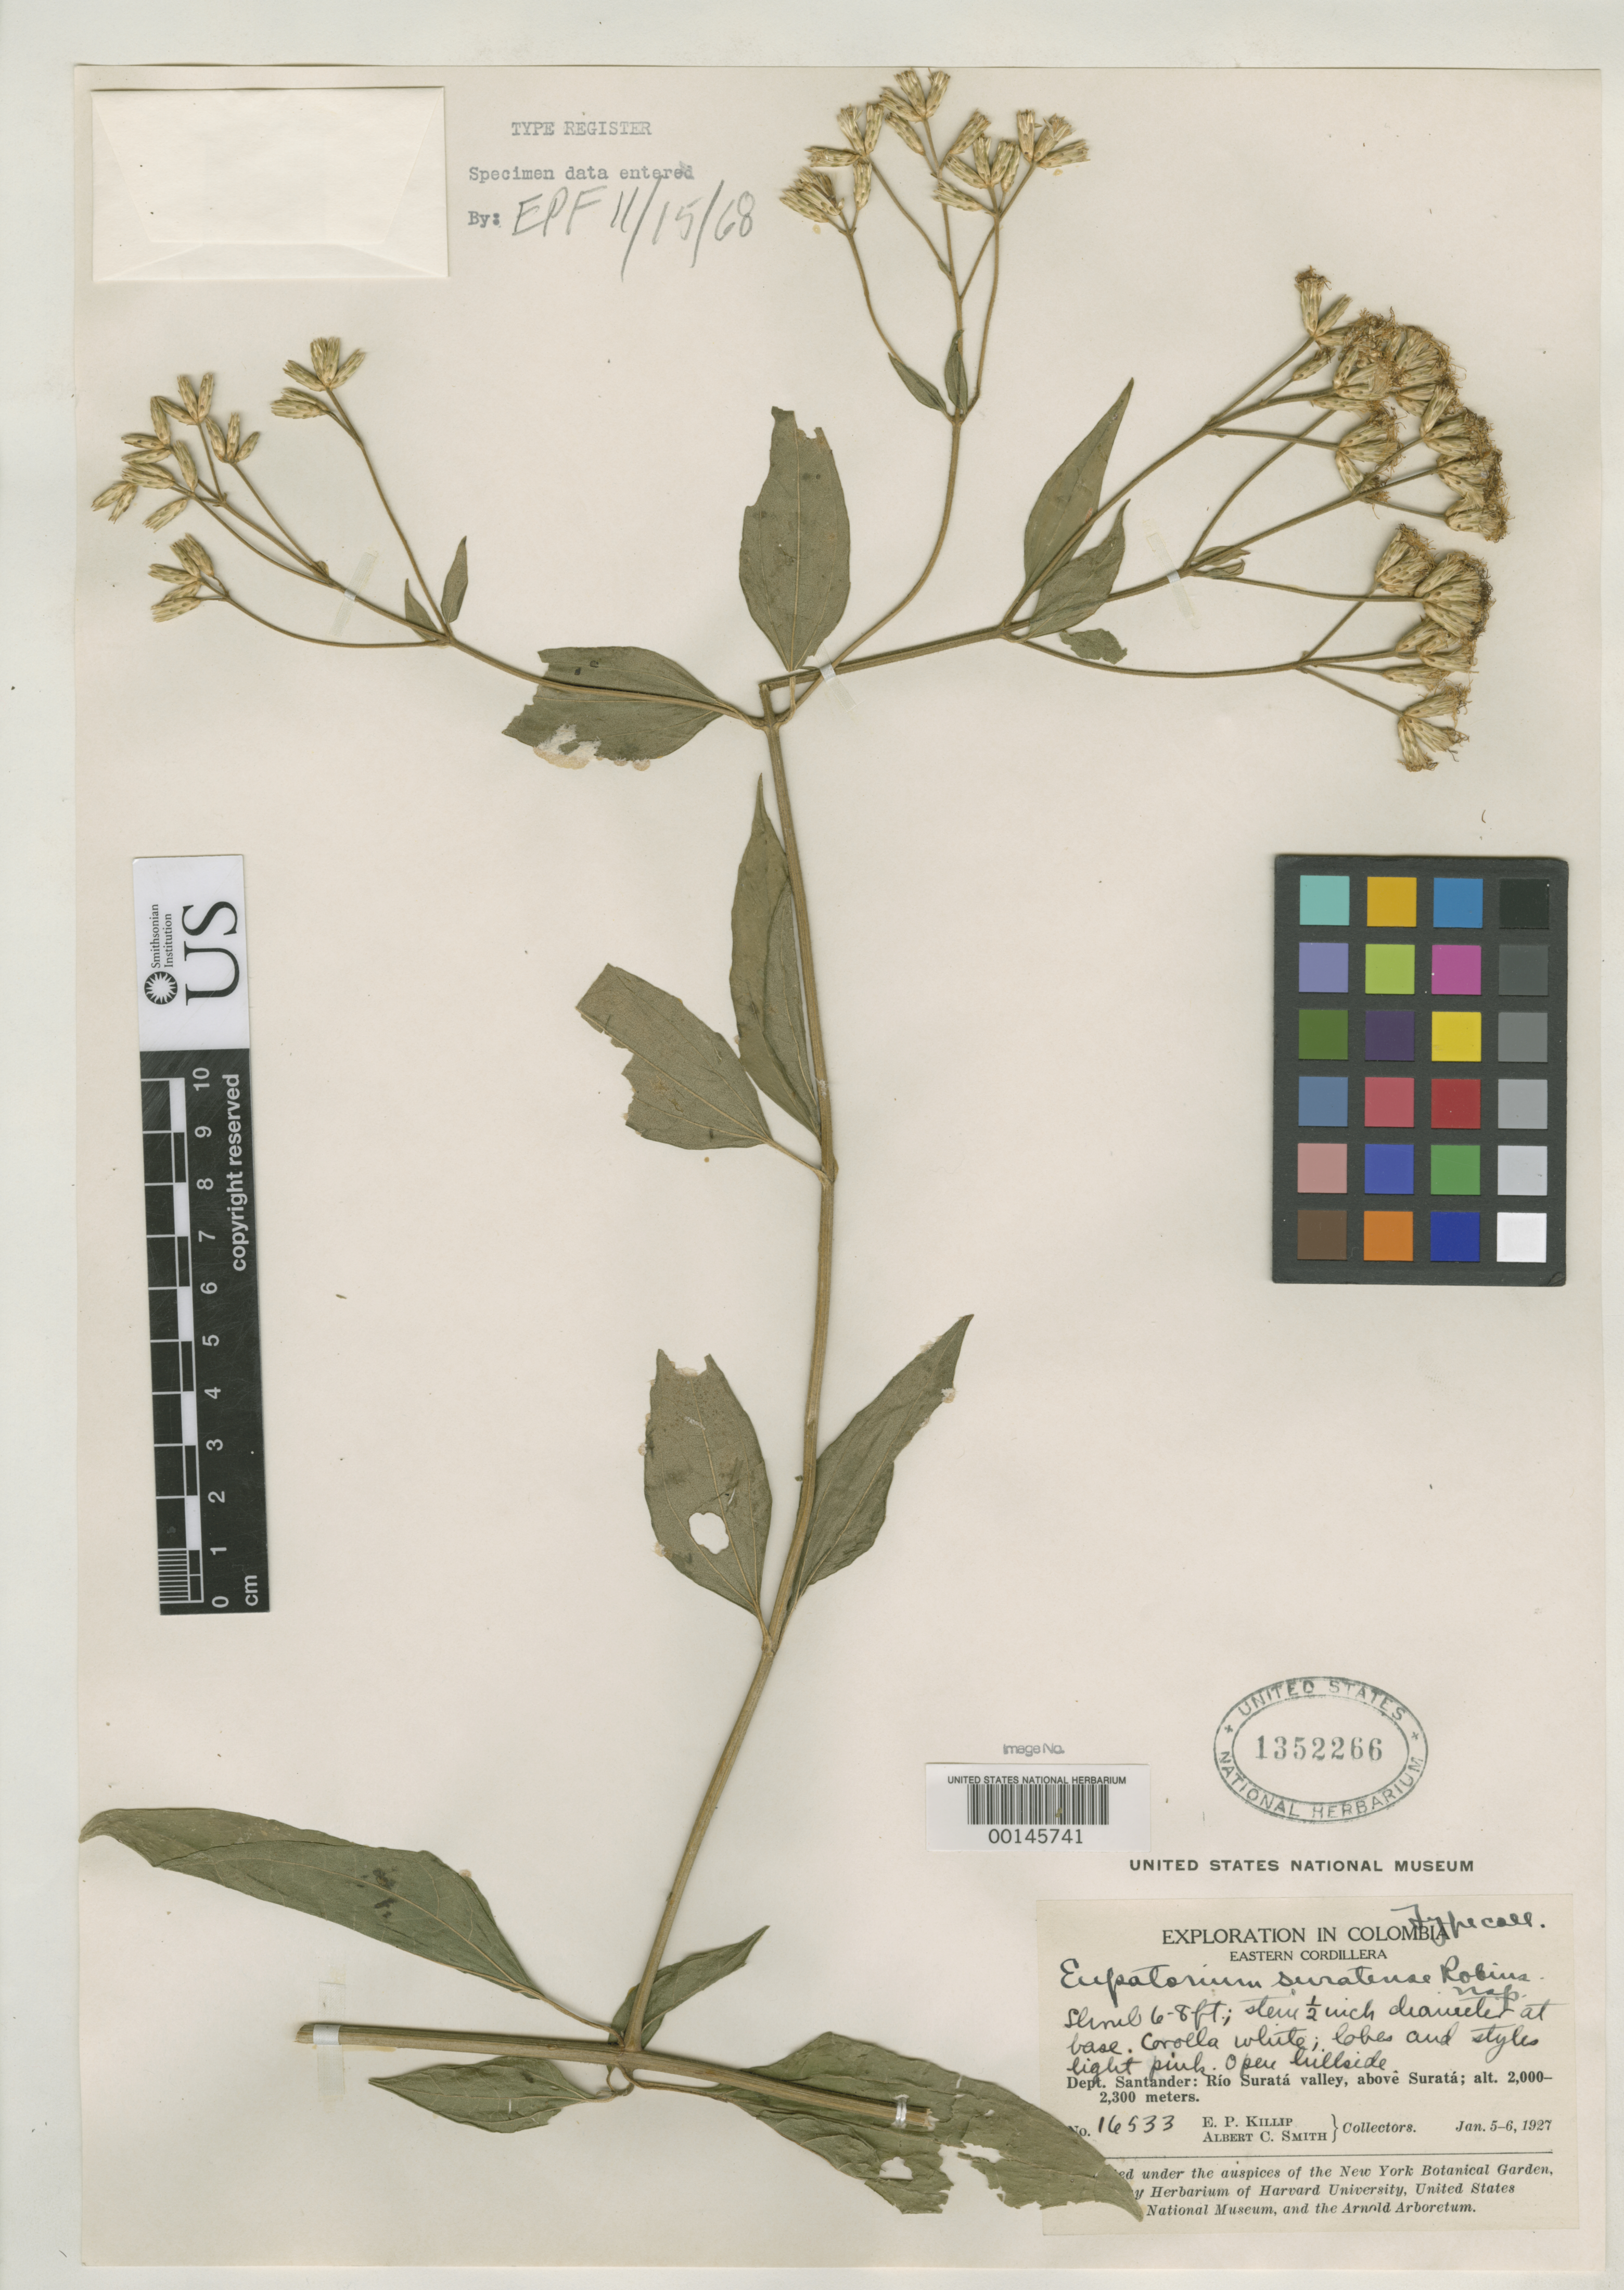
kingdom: Plantae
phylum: Tracheophyta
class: Magnoliopsida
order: Asterales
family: Asteraceae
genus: Eupatorium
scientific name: Eupatorium suratense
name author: B.L. Rob.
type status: Isotype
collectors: E. P. Killip & A. C. Smith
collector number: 16533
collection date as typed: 05 Jan 1927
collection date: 1927-01-05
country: Colombia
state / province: Santander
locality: Valley of Rio Surata, above Surata.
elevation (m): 2000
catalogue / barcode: US 1352266